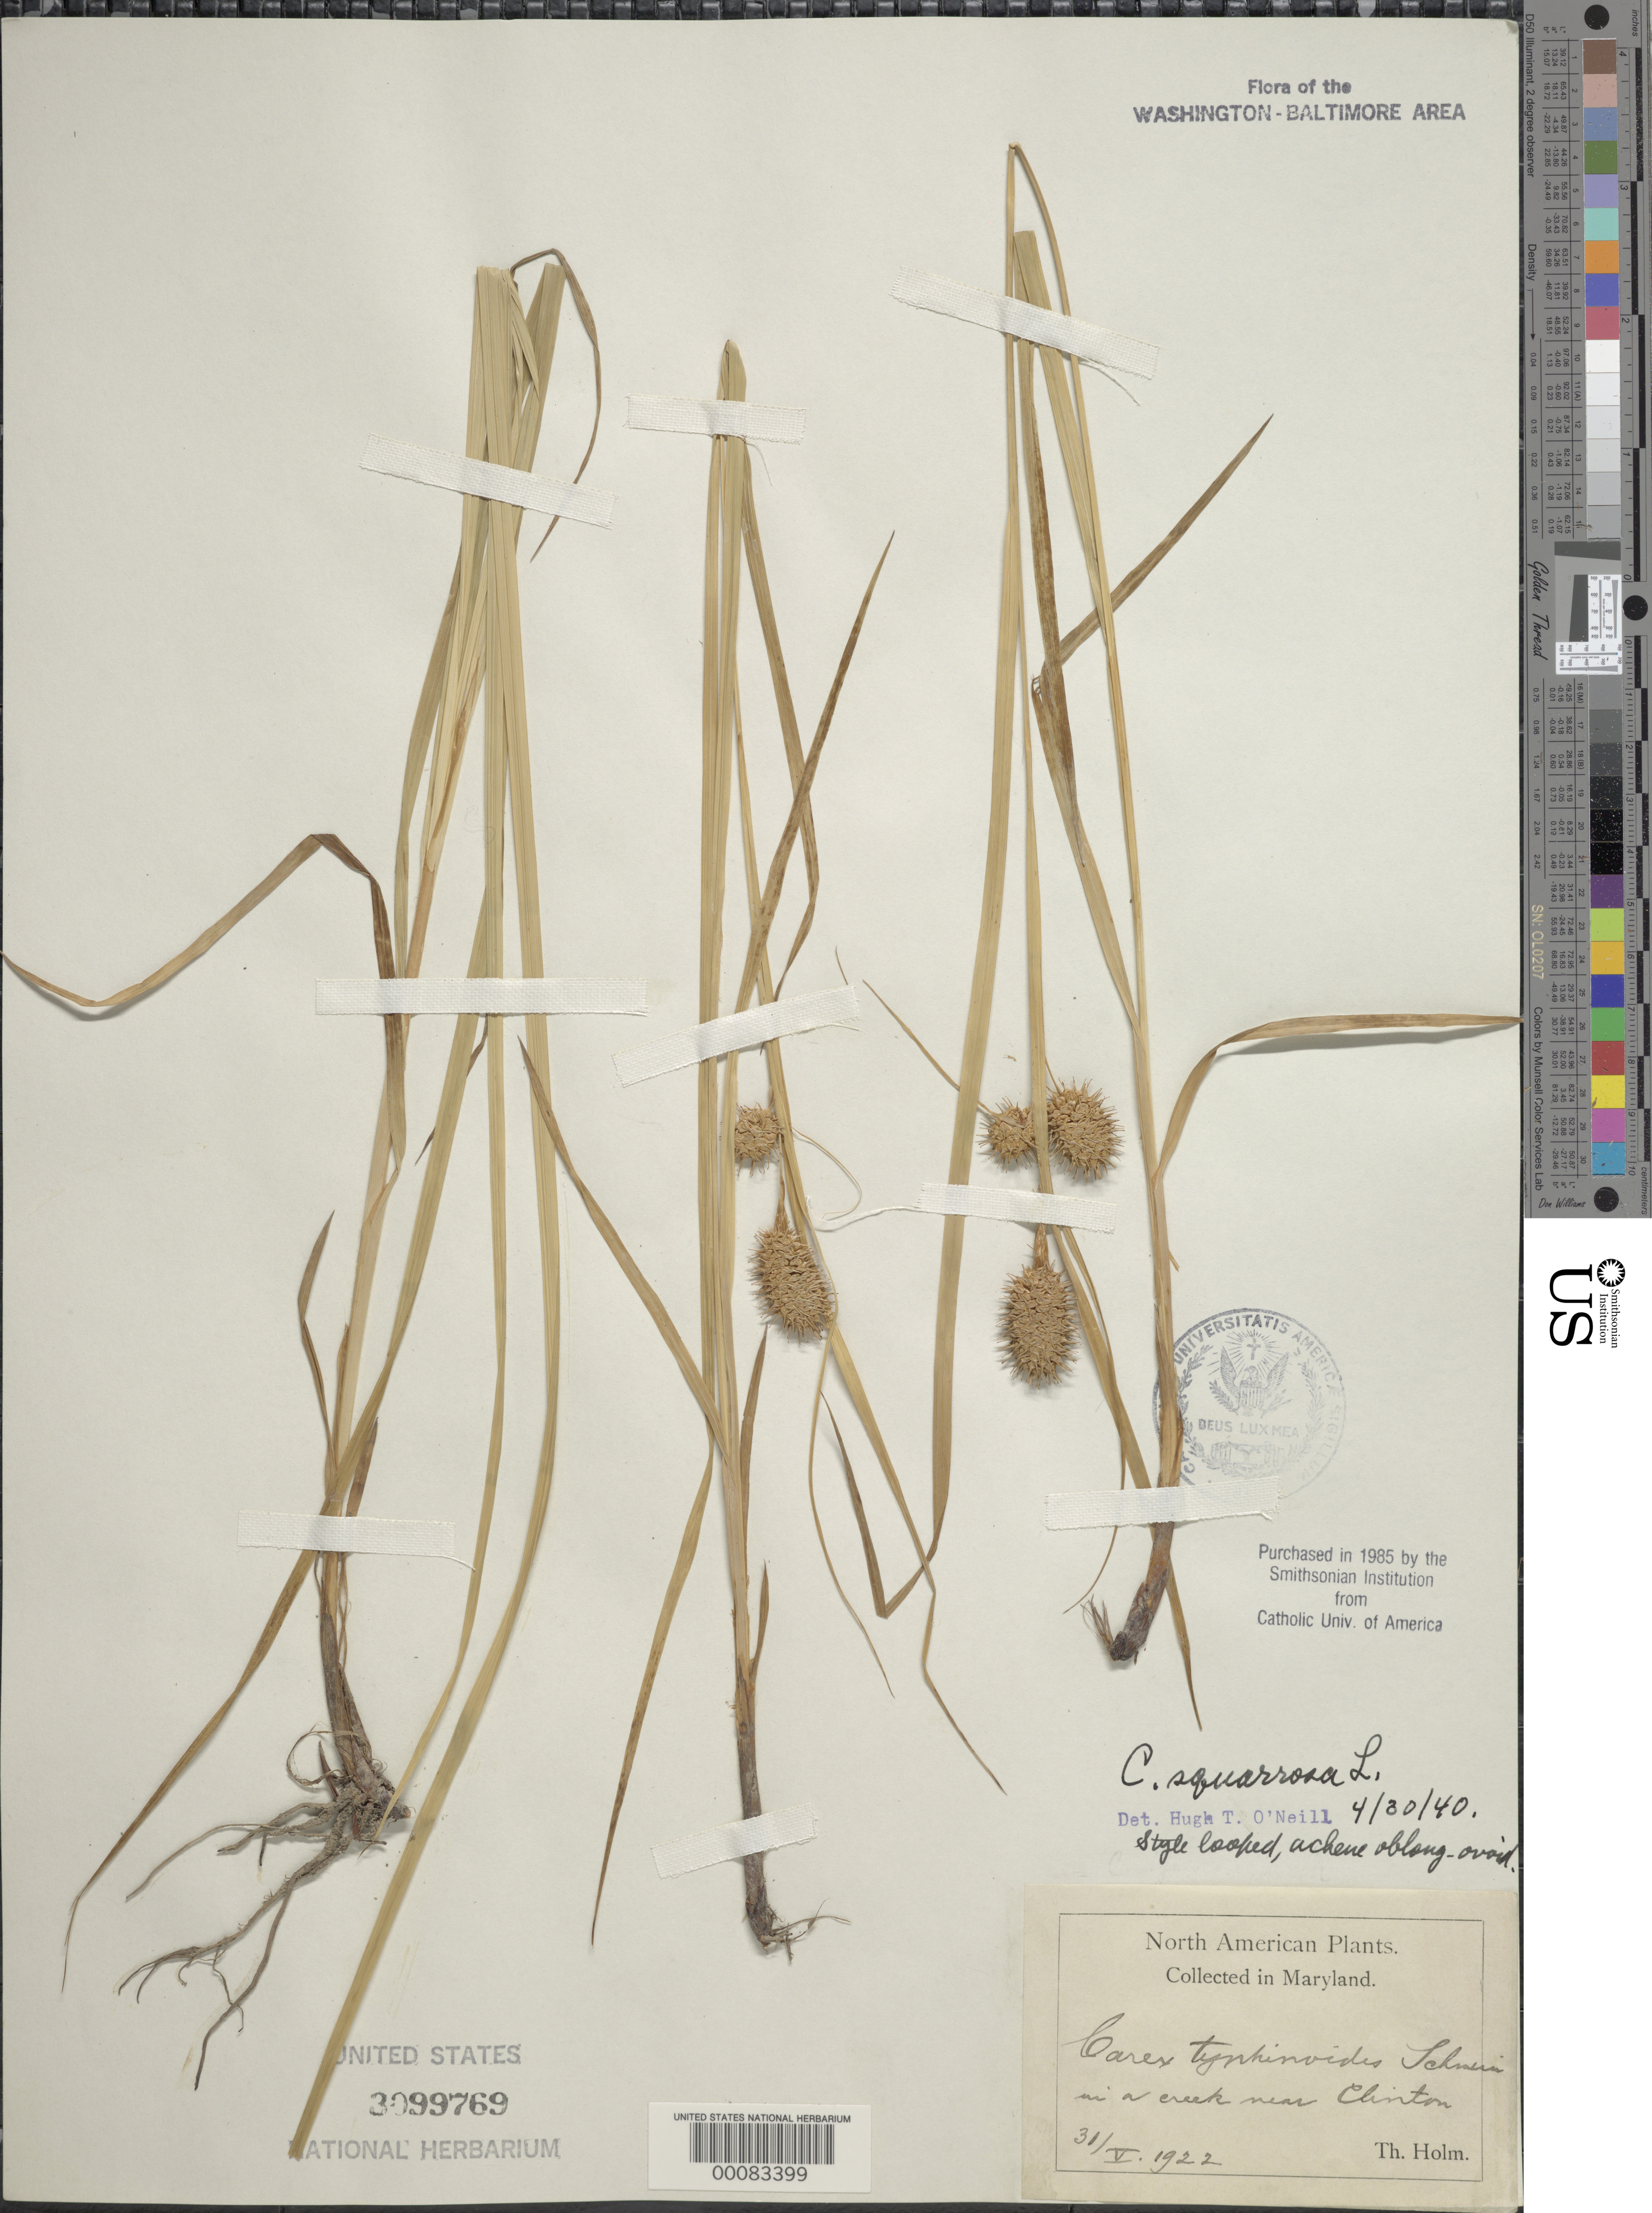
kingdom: Plantae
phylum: Tracheophyta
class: Liliopsida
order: Poales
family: Cyperaceae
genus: Carex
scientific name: Carex squarrosa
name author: L.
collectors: T. Holm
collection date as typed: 31 May 1922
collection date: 1922-05-31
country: United States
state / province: Maryland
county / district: Prince George's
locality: Near Clinton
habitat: Creek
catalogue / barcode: US 3099769